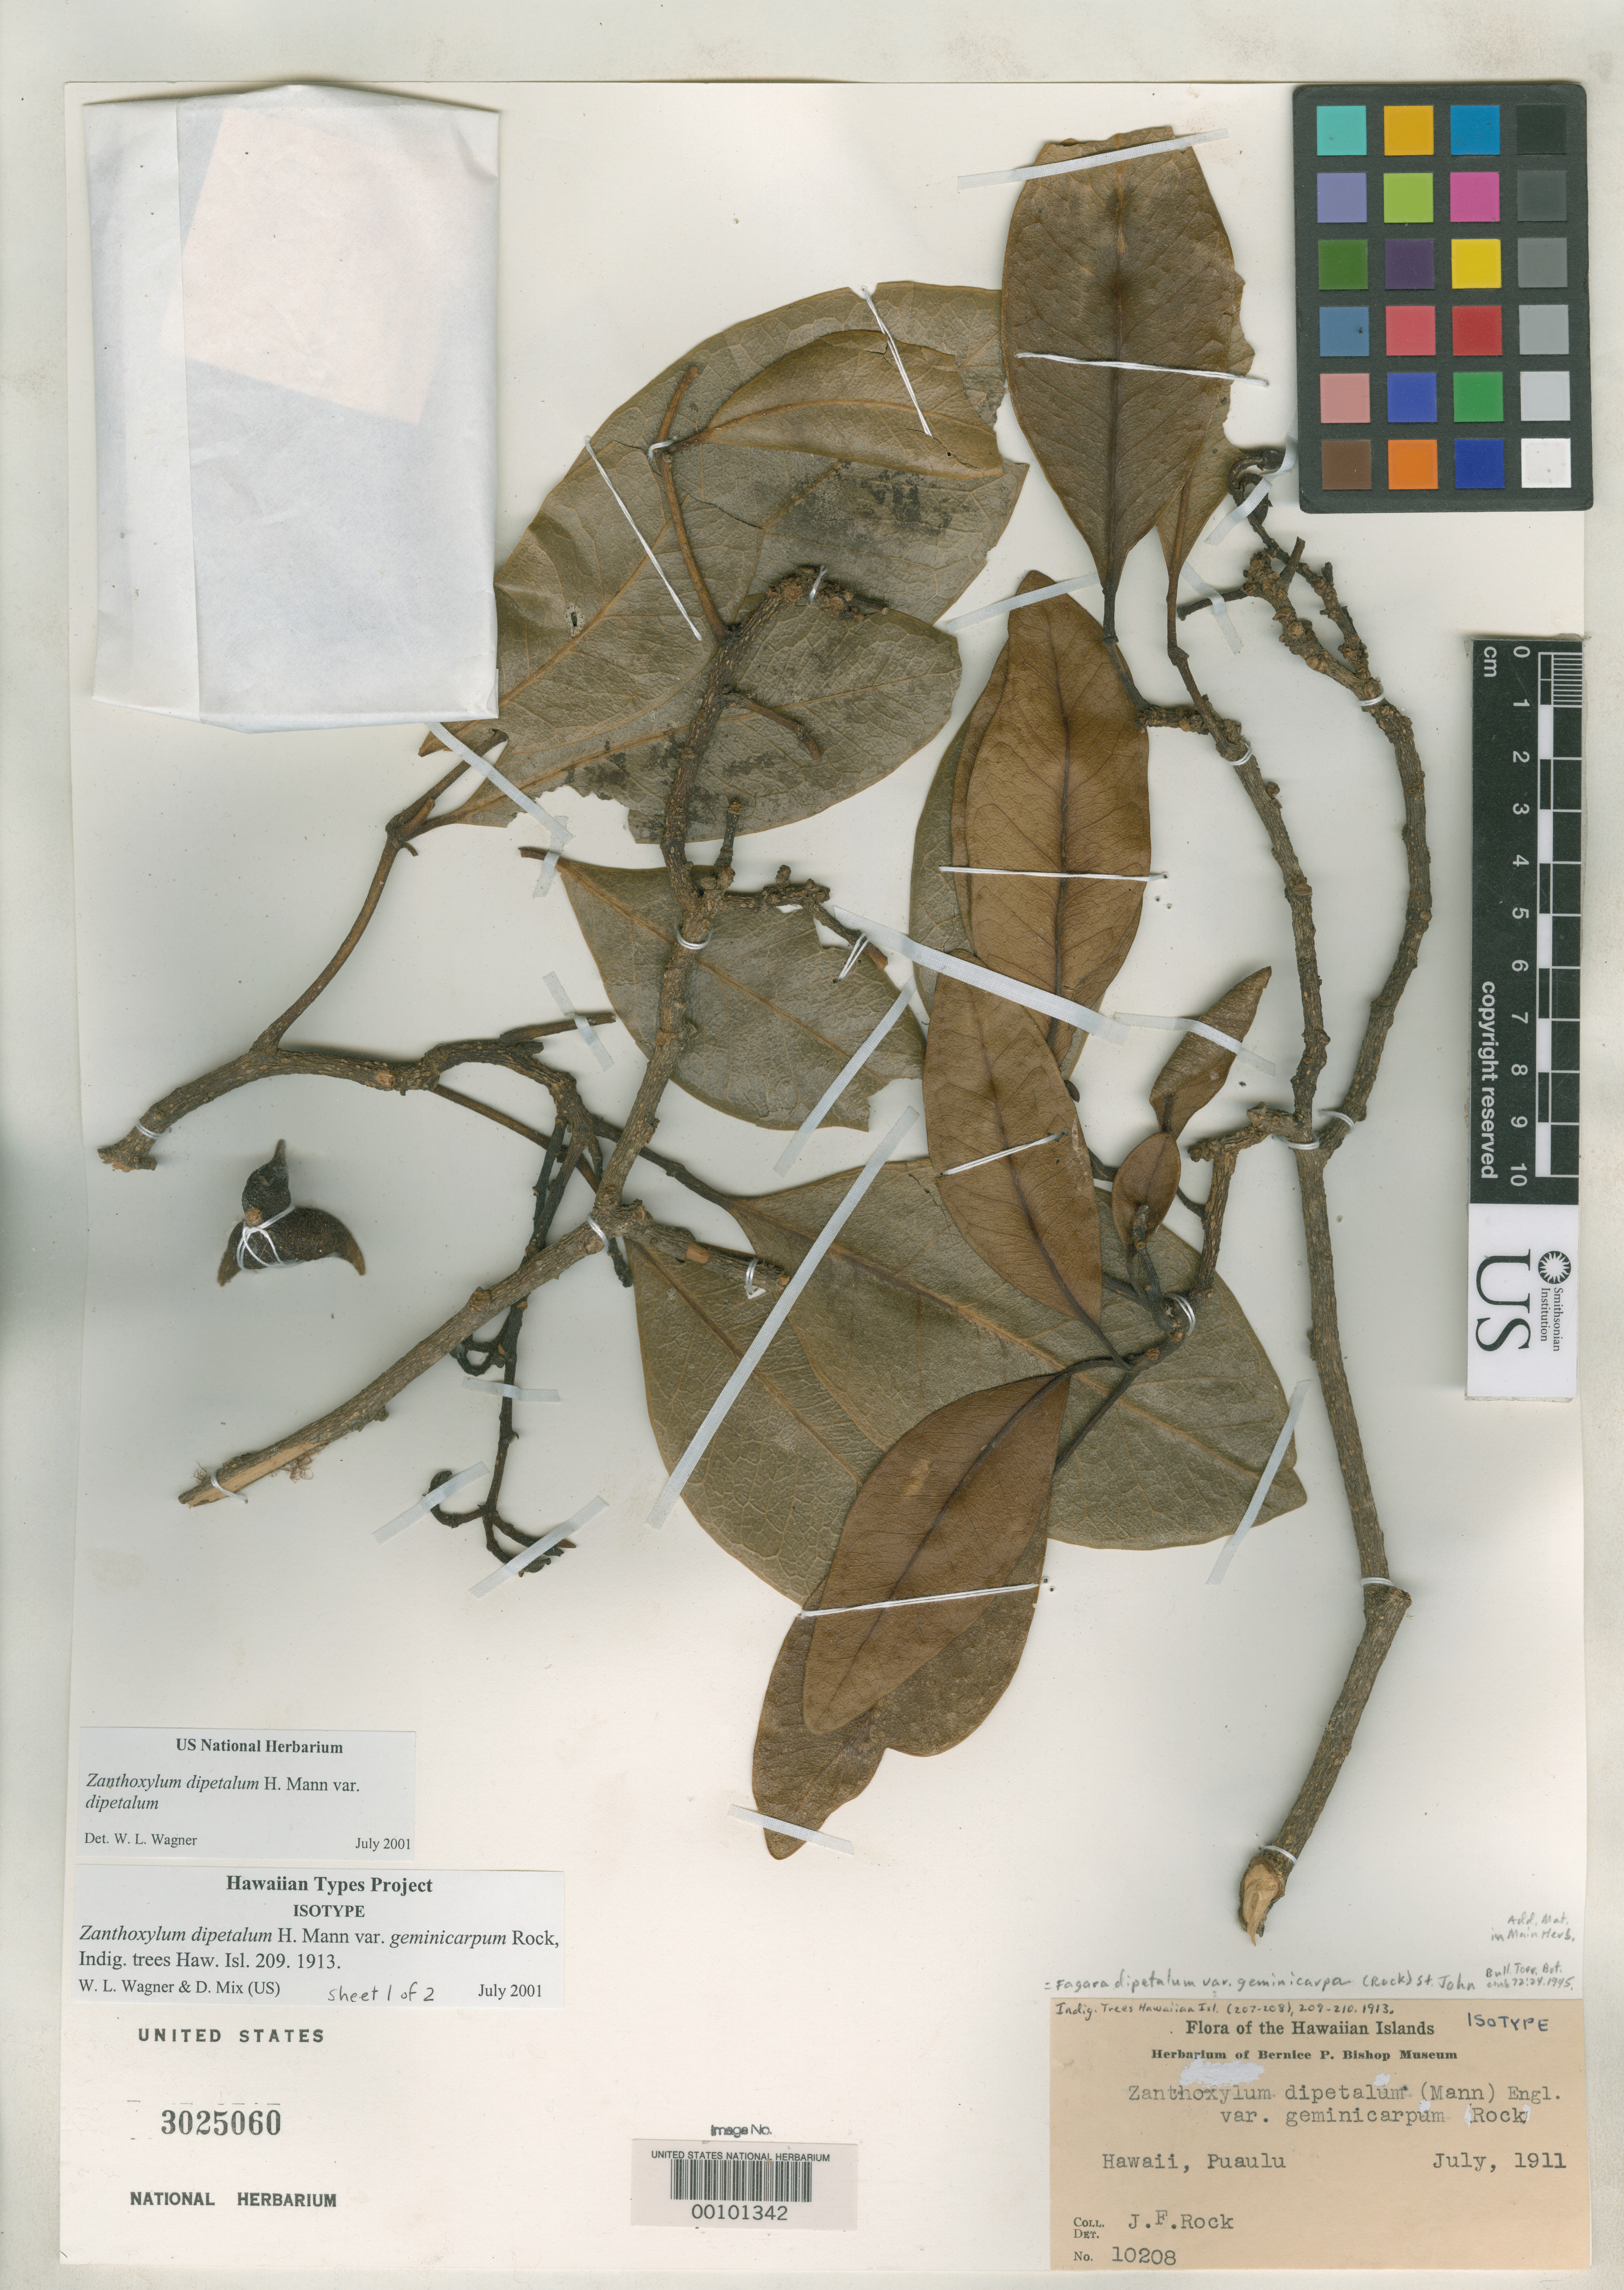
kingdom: Plantae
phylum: Tracheophyta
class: Magnoliopsida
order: Sapindales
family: Rutaceae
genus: Zanthoxylum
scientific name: Zanthoxylum dipetalum var. geminicarpum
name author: Rock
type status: Isotype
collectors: J. F. Rock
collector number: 10208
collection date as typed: Jul 1911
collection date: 1911-07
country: United States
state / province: Hawaii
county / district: Hawaii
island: Hawaii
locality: Kipukapuaulu, near Kilauea on slopes of Mauna Loa.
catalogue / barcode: US 3025060